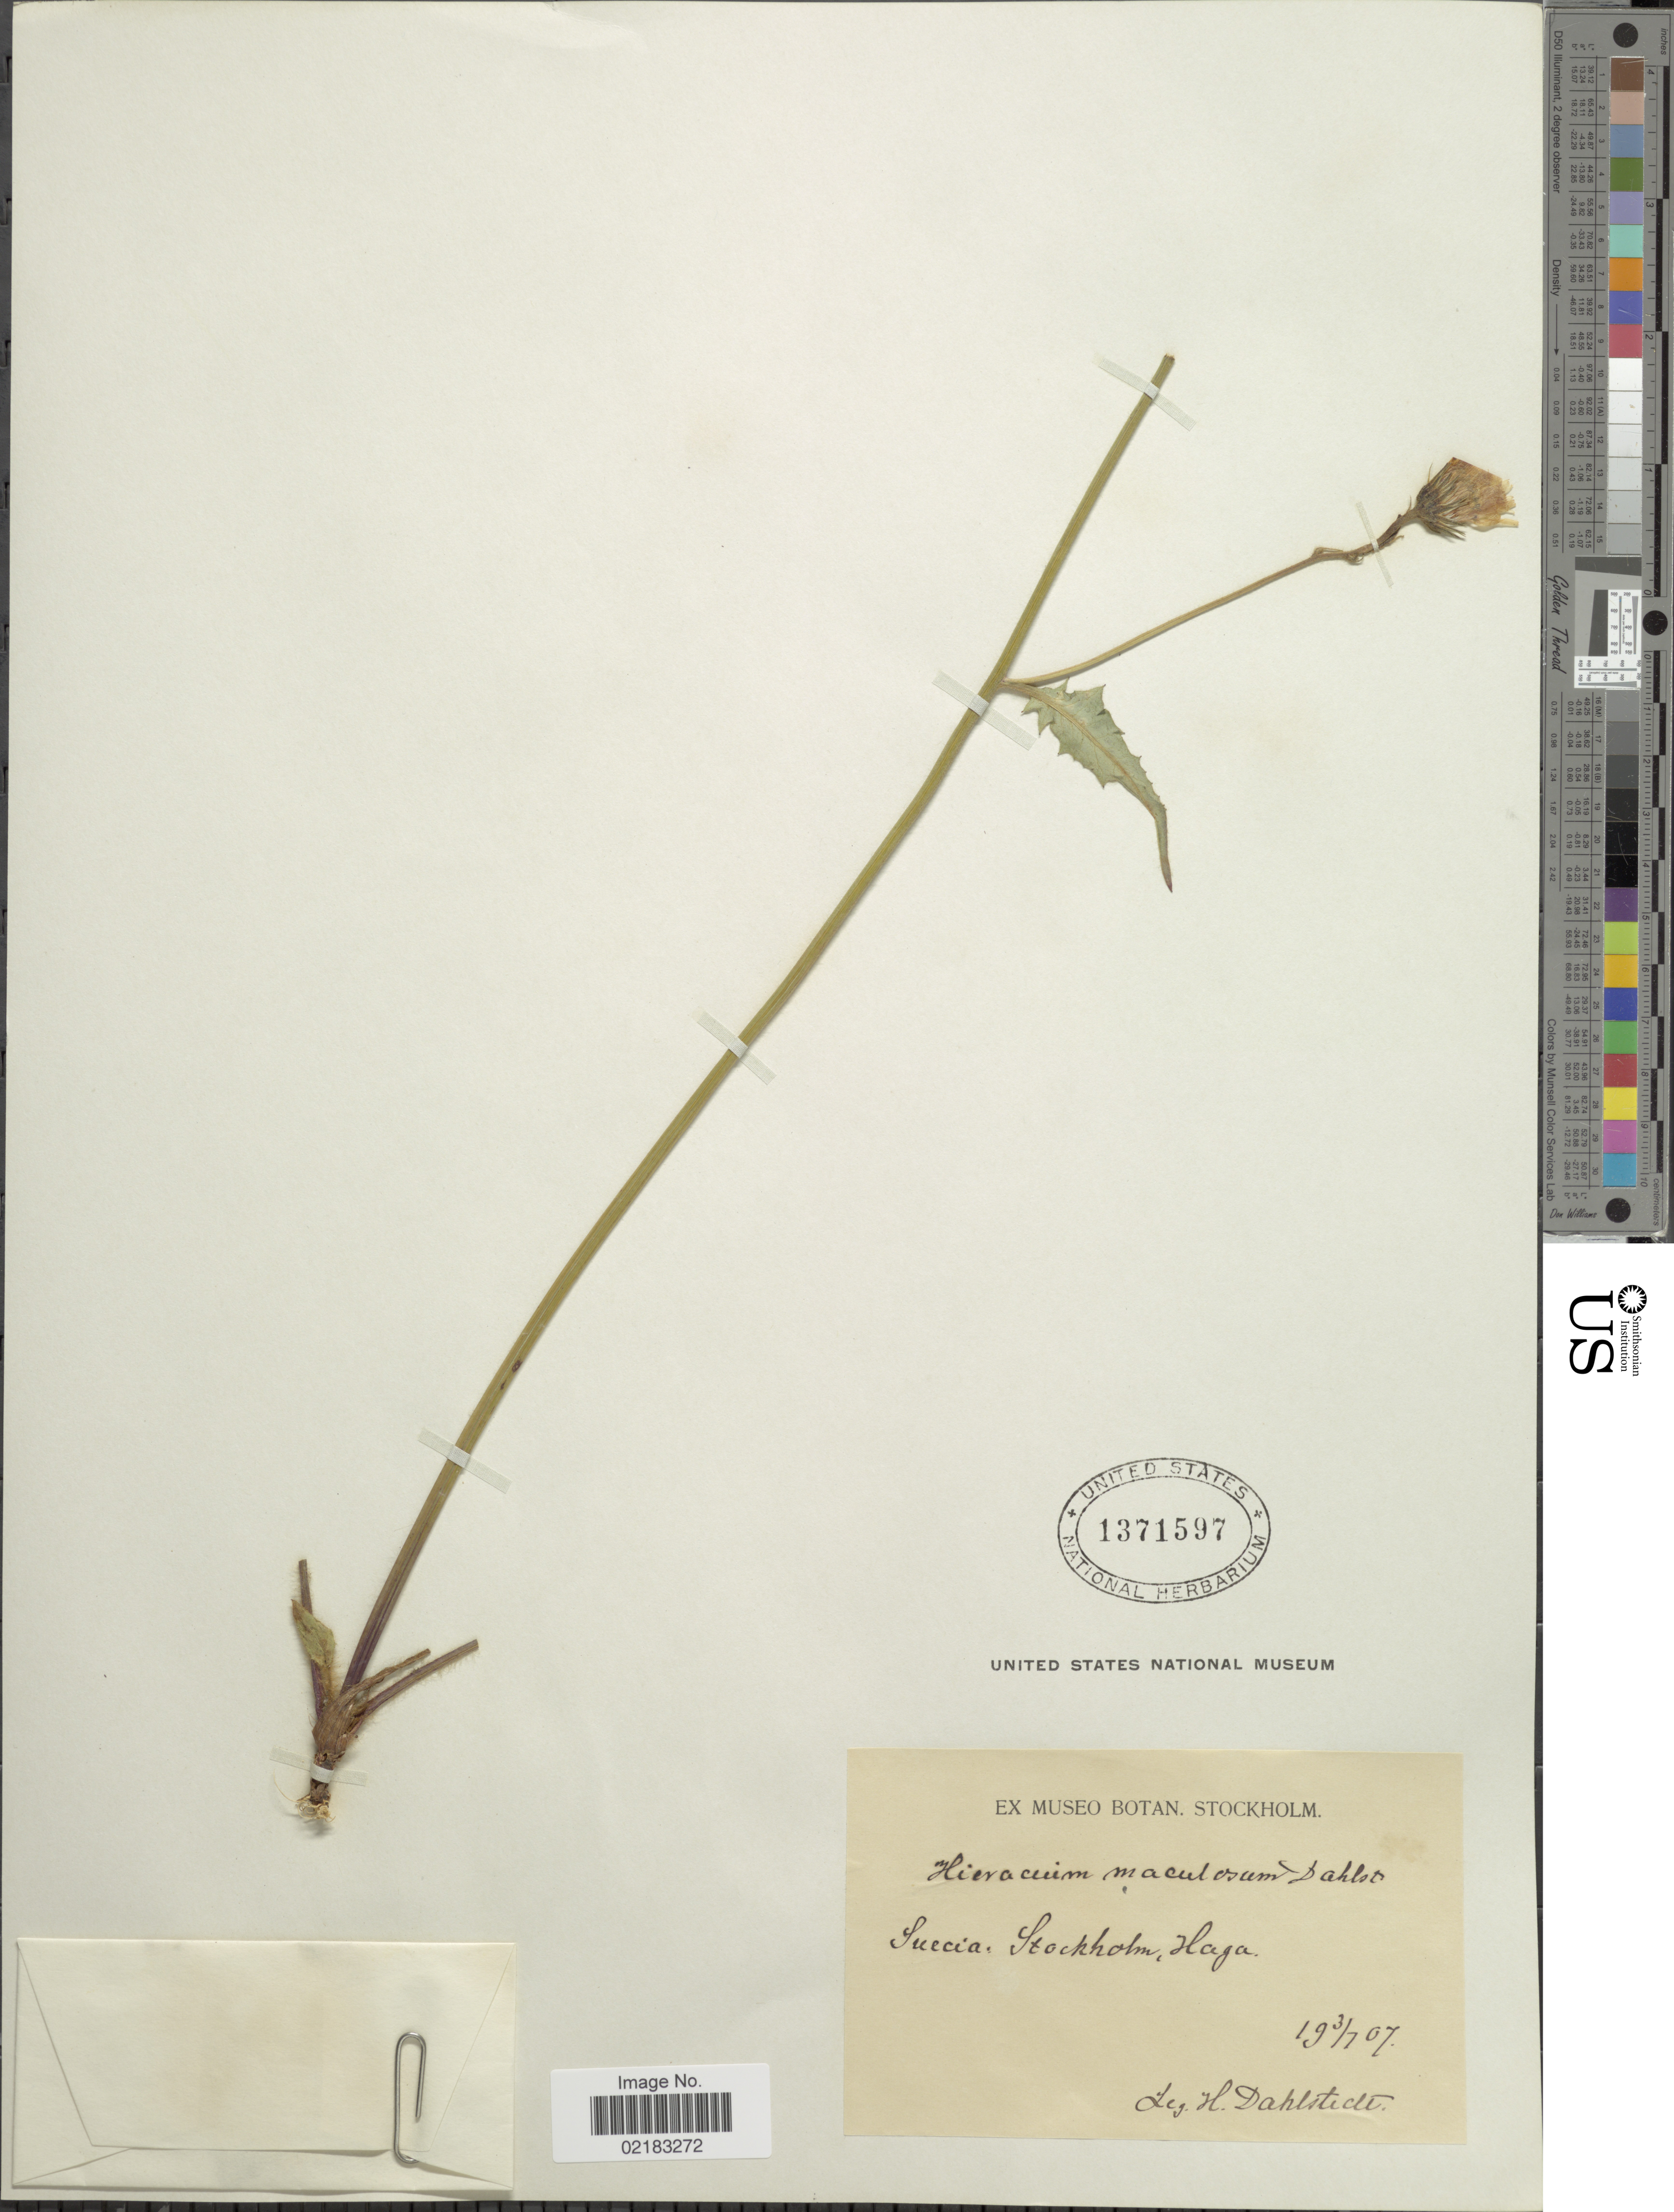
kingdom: Plantae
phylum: Tracheophyta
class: Magnoliopsida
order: Asterales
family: Asteraceae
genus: Hieracium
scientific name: Hieracium bifidum subsp. maculosum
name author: (Dahlst.) Zahn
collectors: H. G. Dahlstedt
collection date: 1907-07-03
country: Sweden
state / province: Stockholm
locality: Suecia: Stockholm, Haga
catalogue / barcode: US 1371597